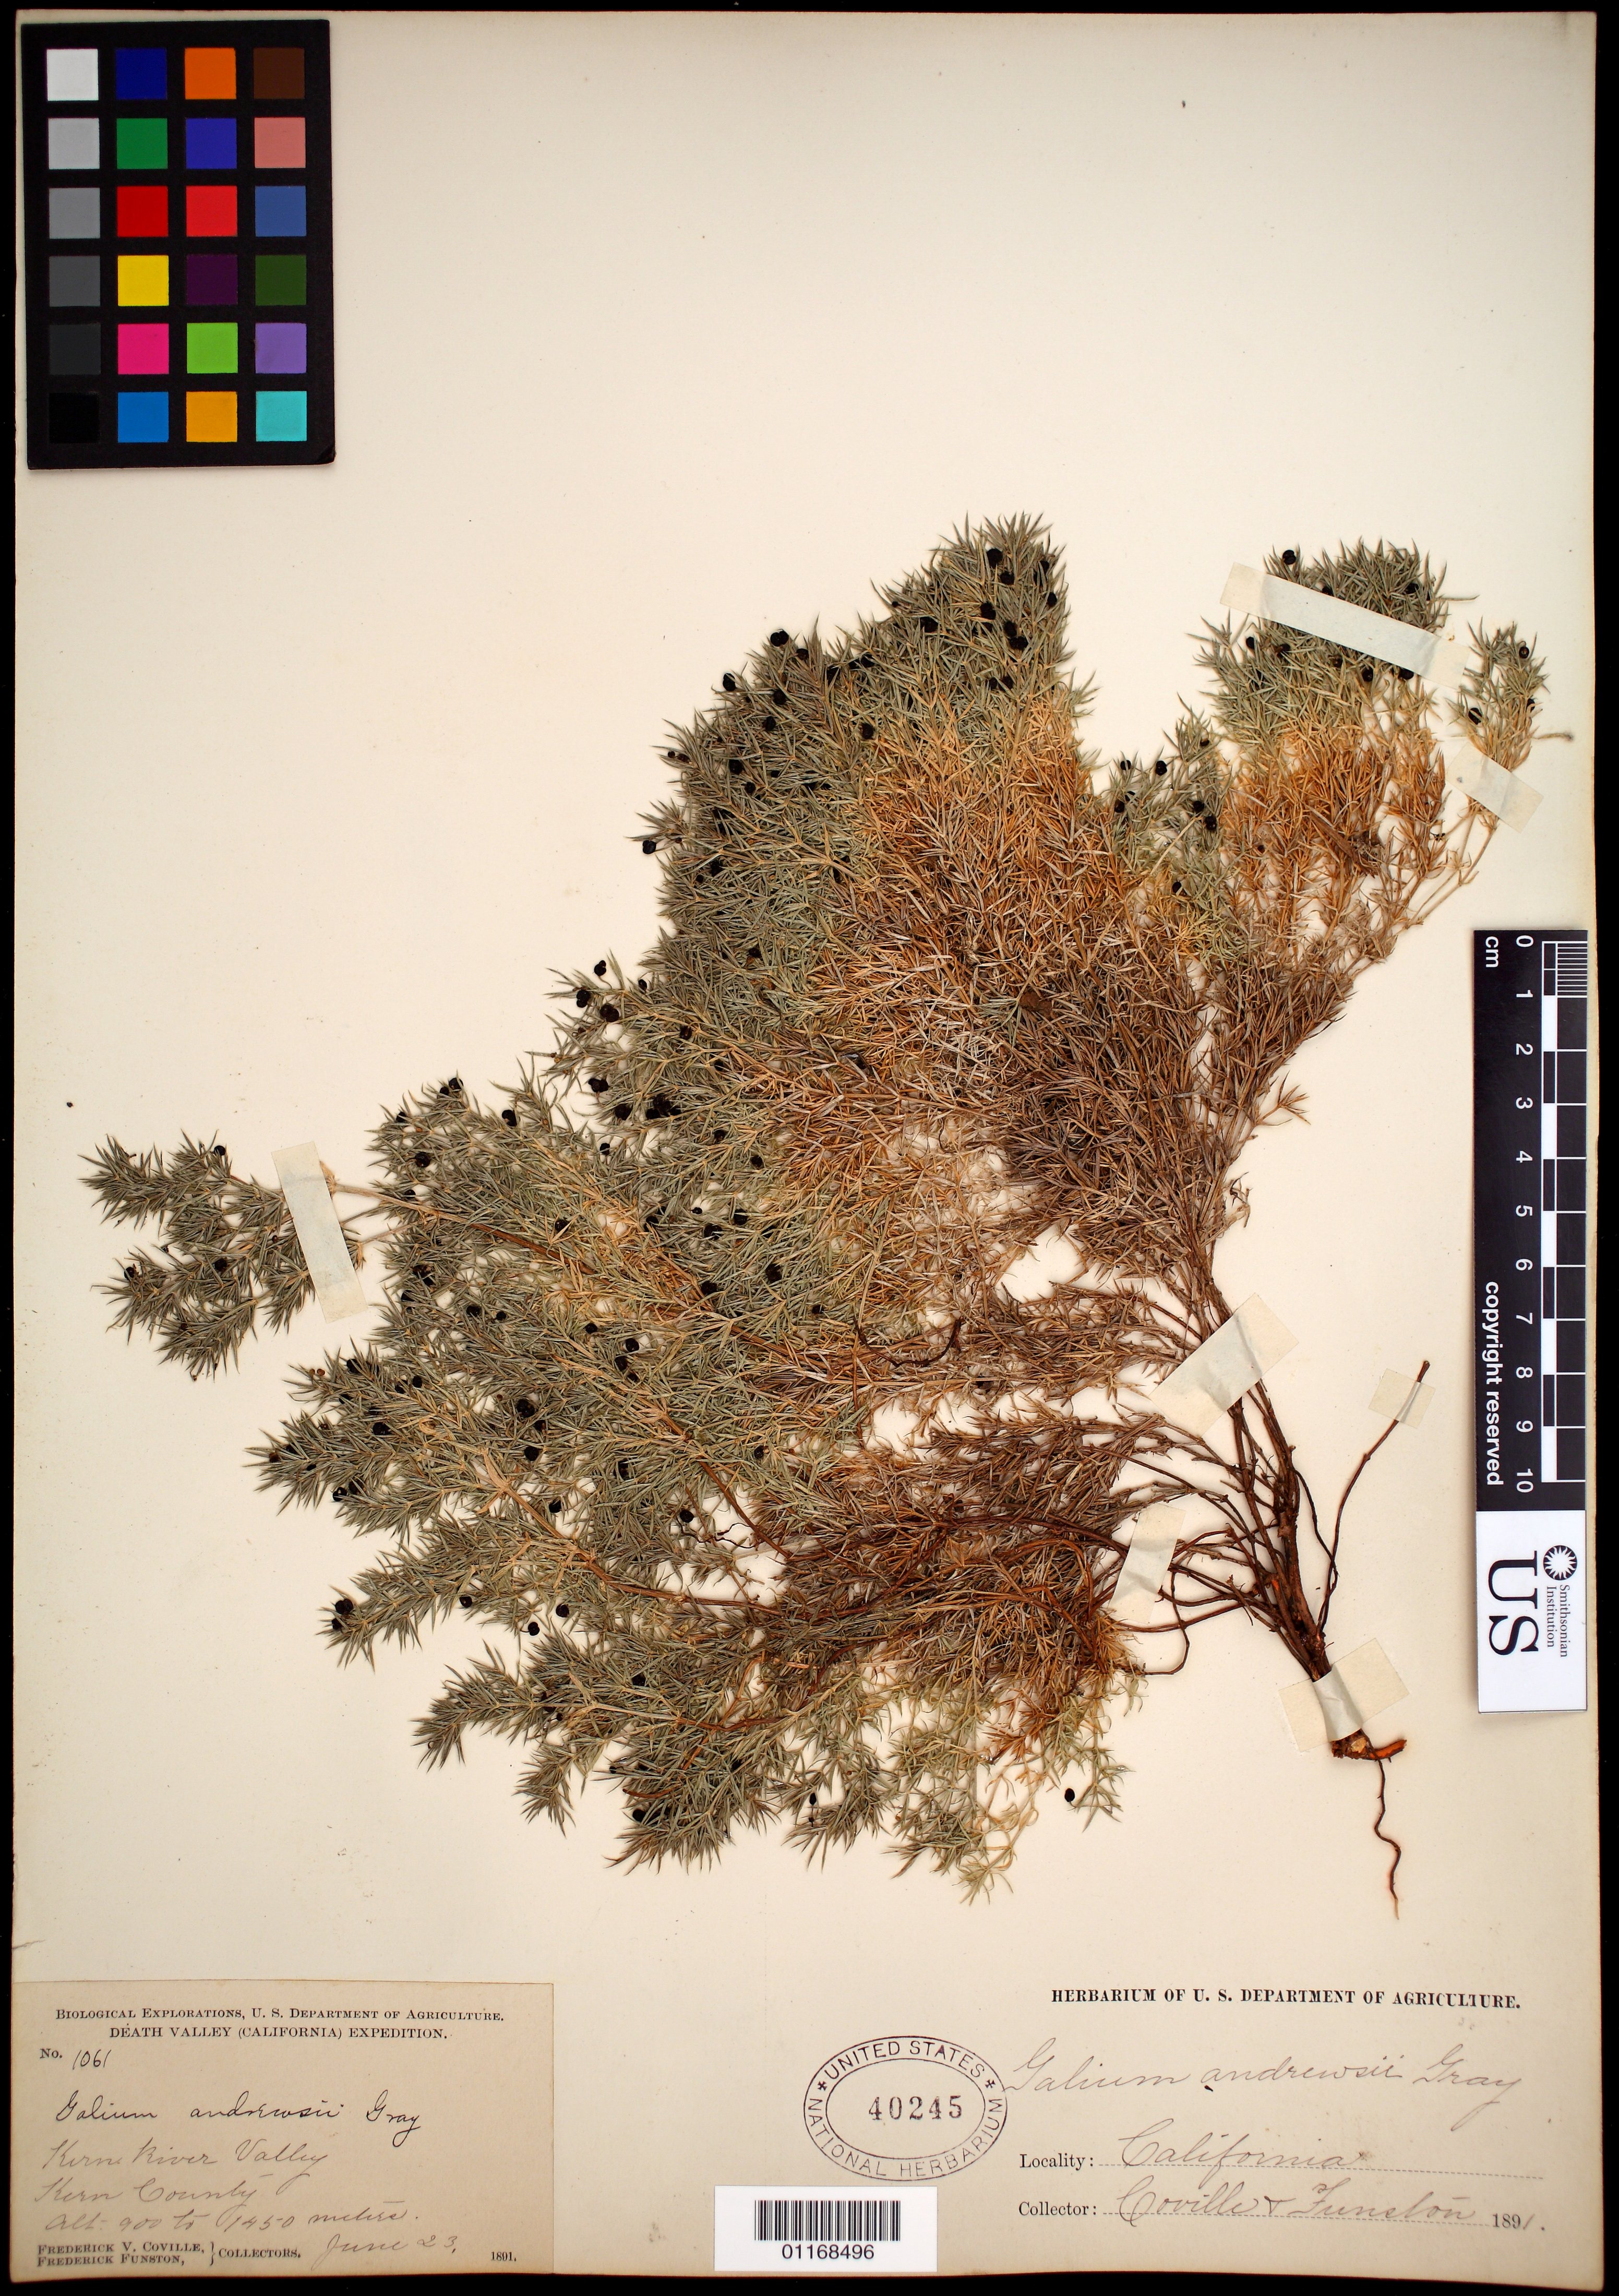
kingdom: Plantae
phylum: Tracheophyta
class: Magnoliopsida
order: Gentianales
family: Rubiaceae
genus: Galium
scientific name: Galium andrewsii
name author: A. Gray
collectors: F. V. Coville & F. Funston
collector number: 1061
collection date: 1891-06-23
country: United States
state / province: California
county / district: Kern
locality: Kern River Valley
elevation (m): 900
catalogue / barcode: US 40245